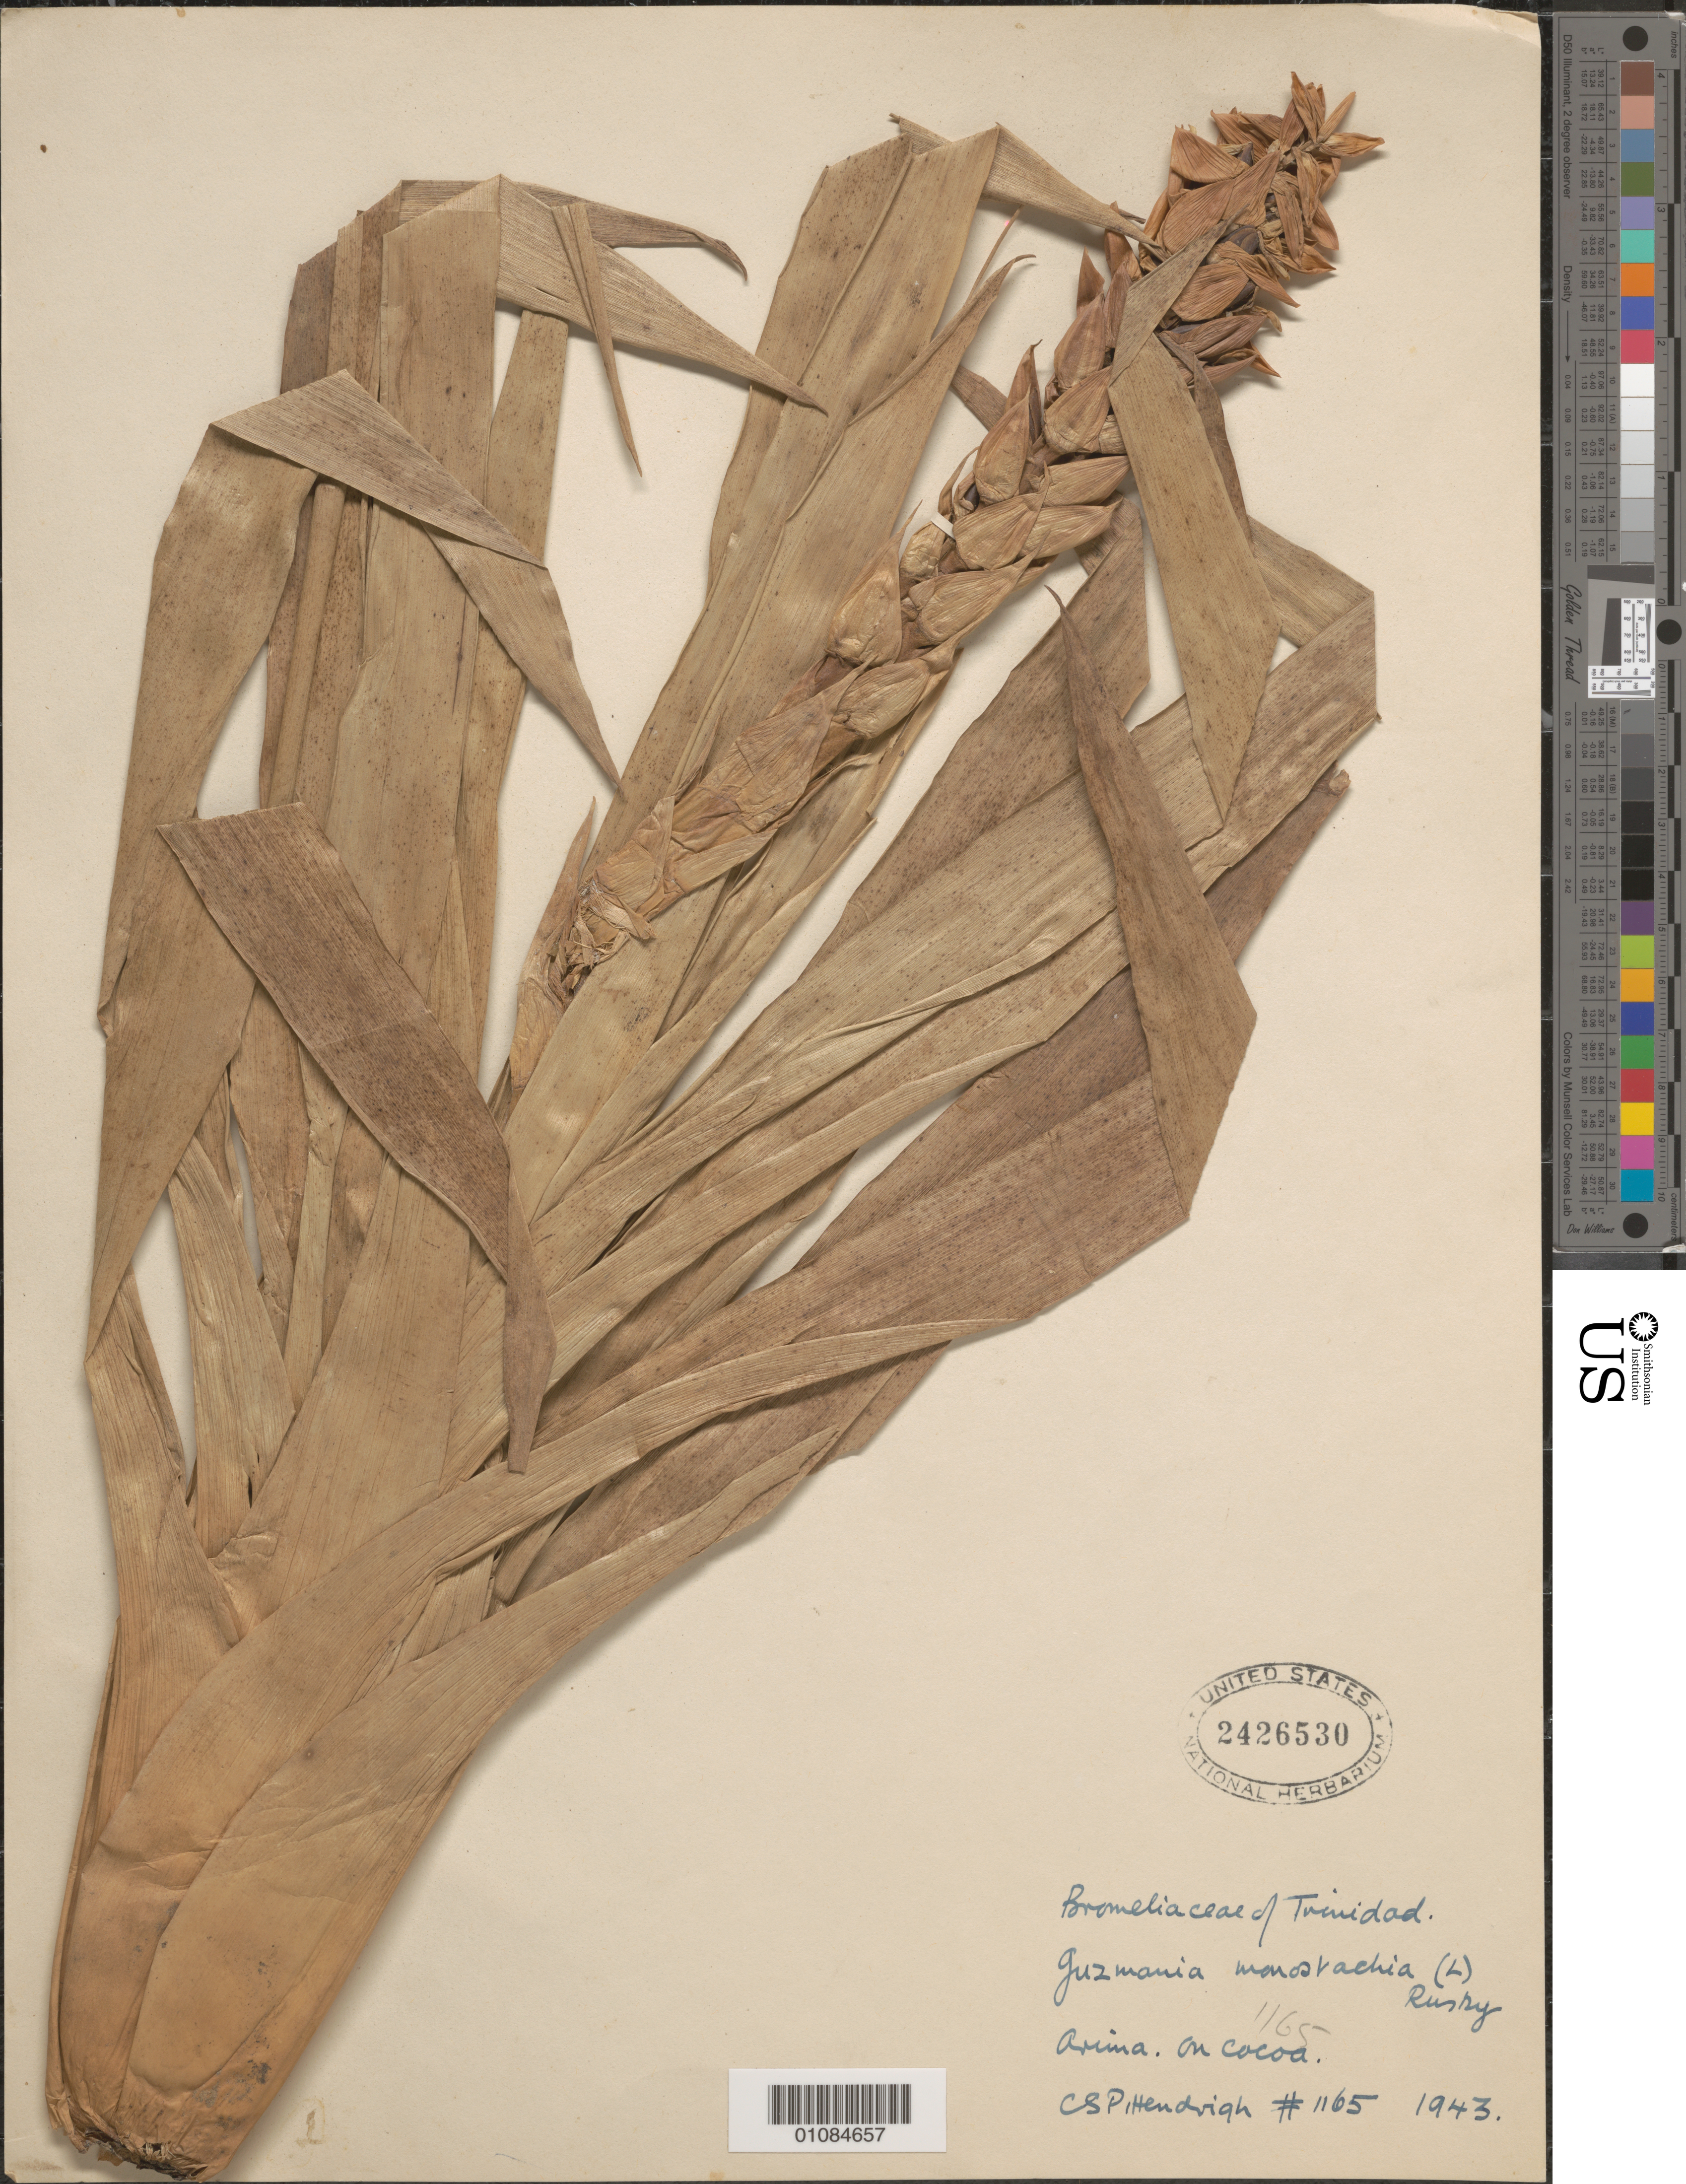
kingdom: Plantae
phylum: Tracheophyta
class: Liliopsida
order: Poales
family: Bromeliaceae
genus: Guzmania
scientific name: Guzmania monostachia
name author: (L.) Rusby ex Mez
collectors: C. S. Pittendrigh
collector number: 1165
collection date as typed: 1943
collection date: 1943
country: Trinidad and Tobago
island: Trinidad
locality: Arima.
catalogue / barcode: US 2426530